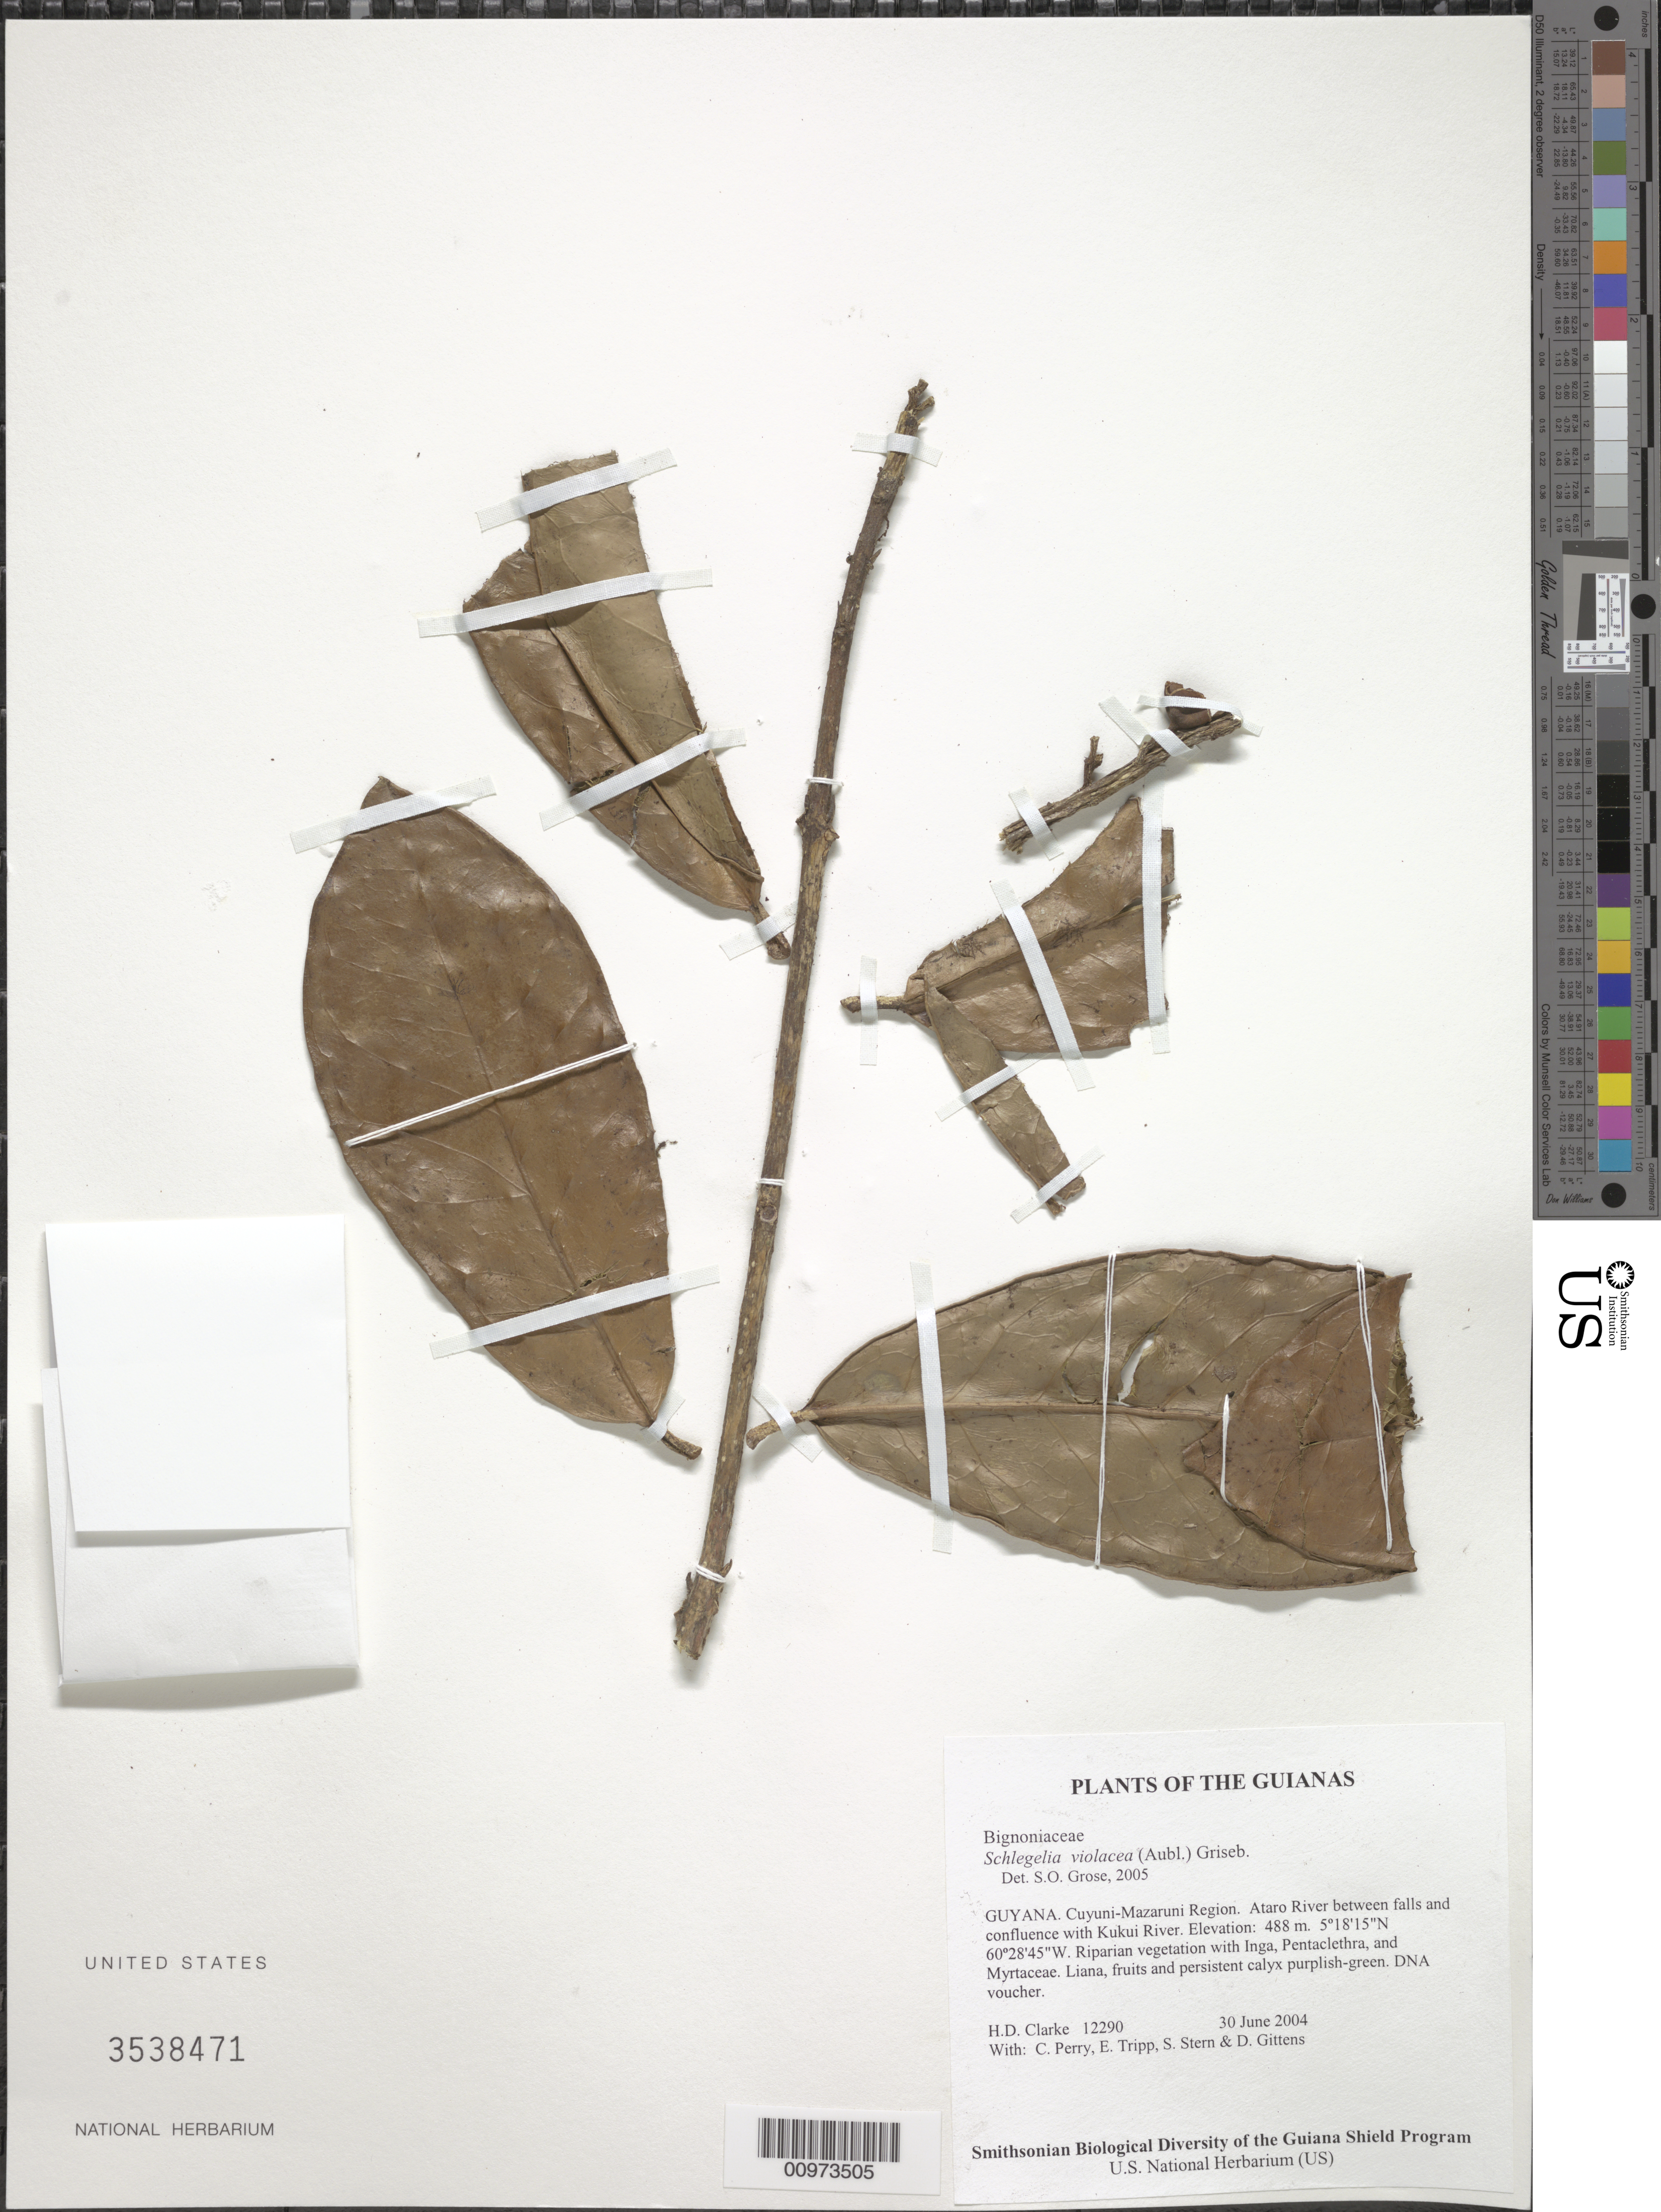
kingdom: Plantae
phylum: Tracheophyta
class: Magnoliopsida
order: Lamiales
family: Schlegeliaceae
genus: Schlegelia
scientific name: Schlegelia violacea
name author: (Aubl.) Griseb.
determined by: Grose, S. O.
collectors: H. D. Clarke, C. Perry, E. Tripp, S. R. Stern & D. Gittens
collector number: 12290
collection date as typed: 30 June 2004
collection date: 2004-06-30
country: Guyana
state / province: Cuyuni-Mazaruni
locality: Ataro River between falls and confluence with Kukui River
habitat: Riparian vegetation with Inga, Pentaclethra, and Myrtaceae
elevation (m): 488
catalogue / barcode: US 3538471